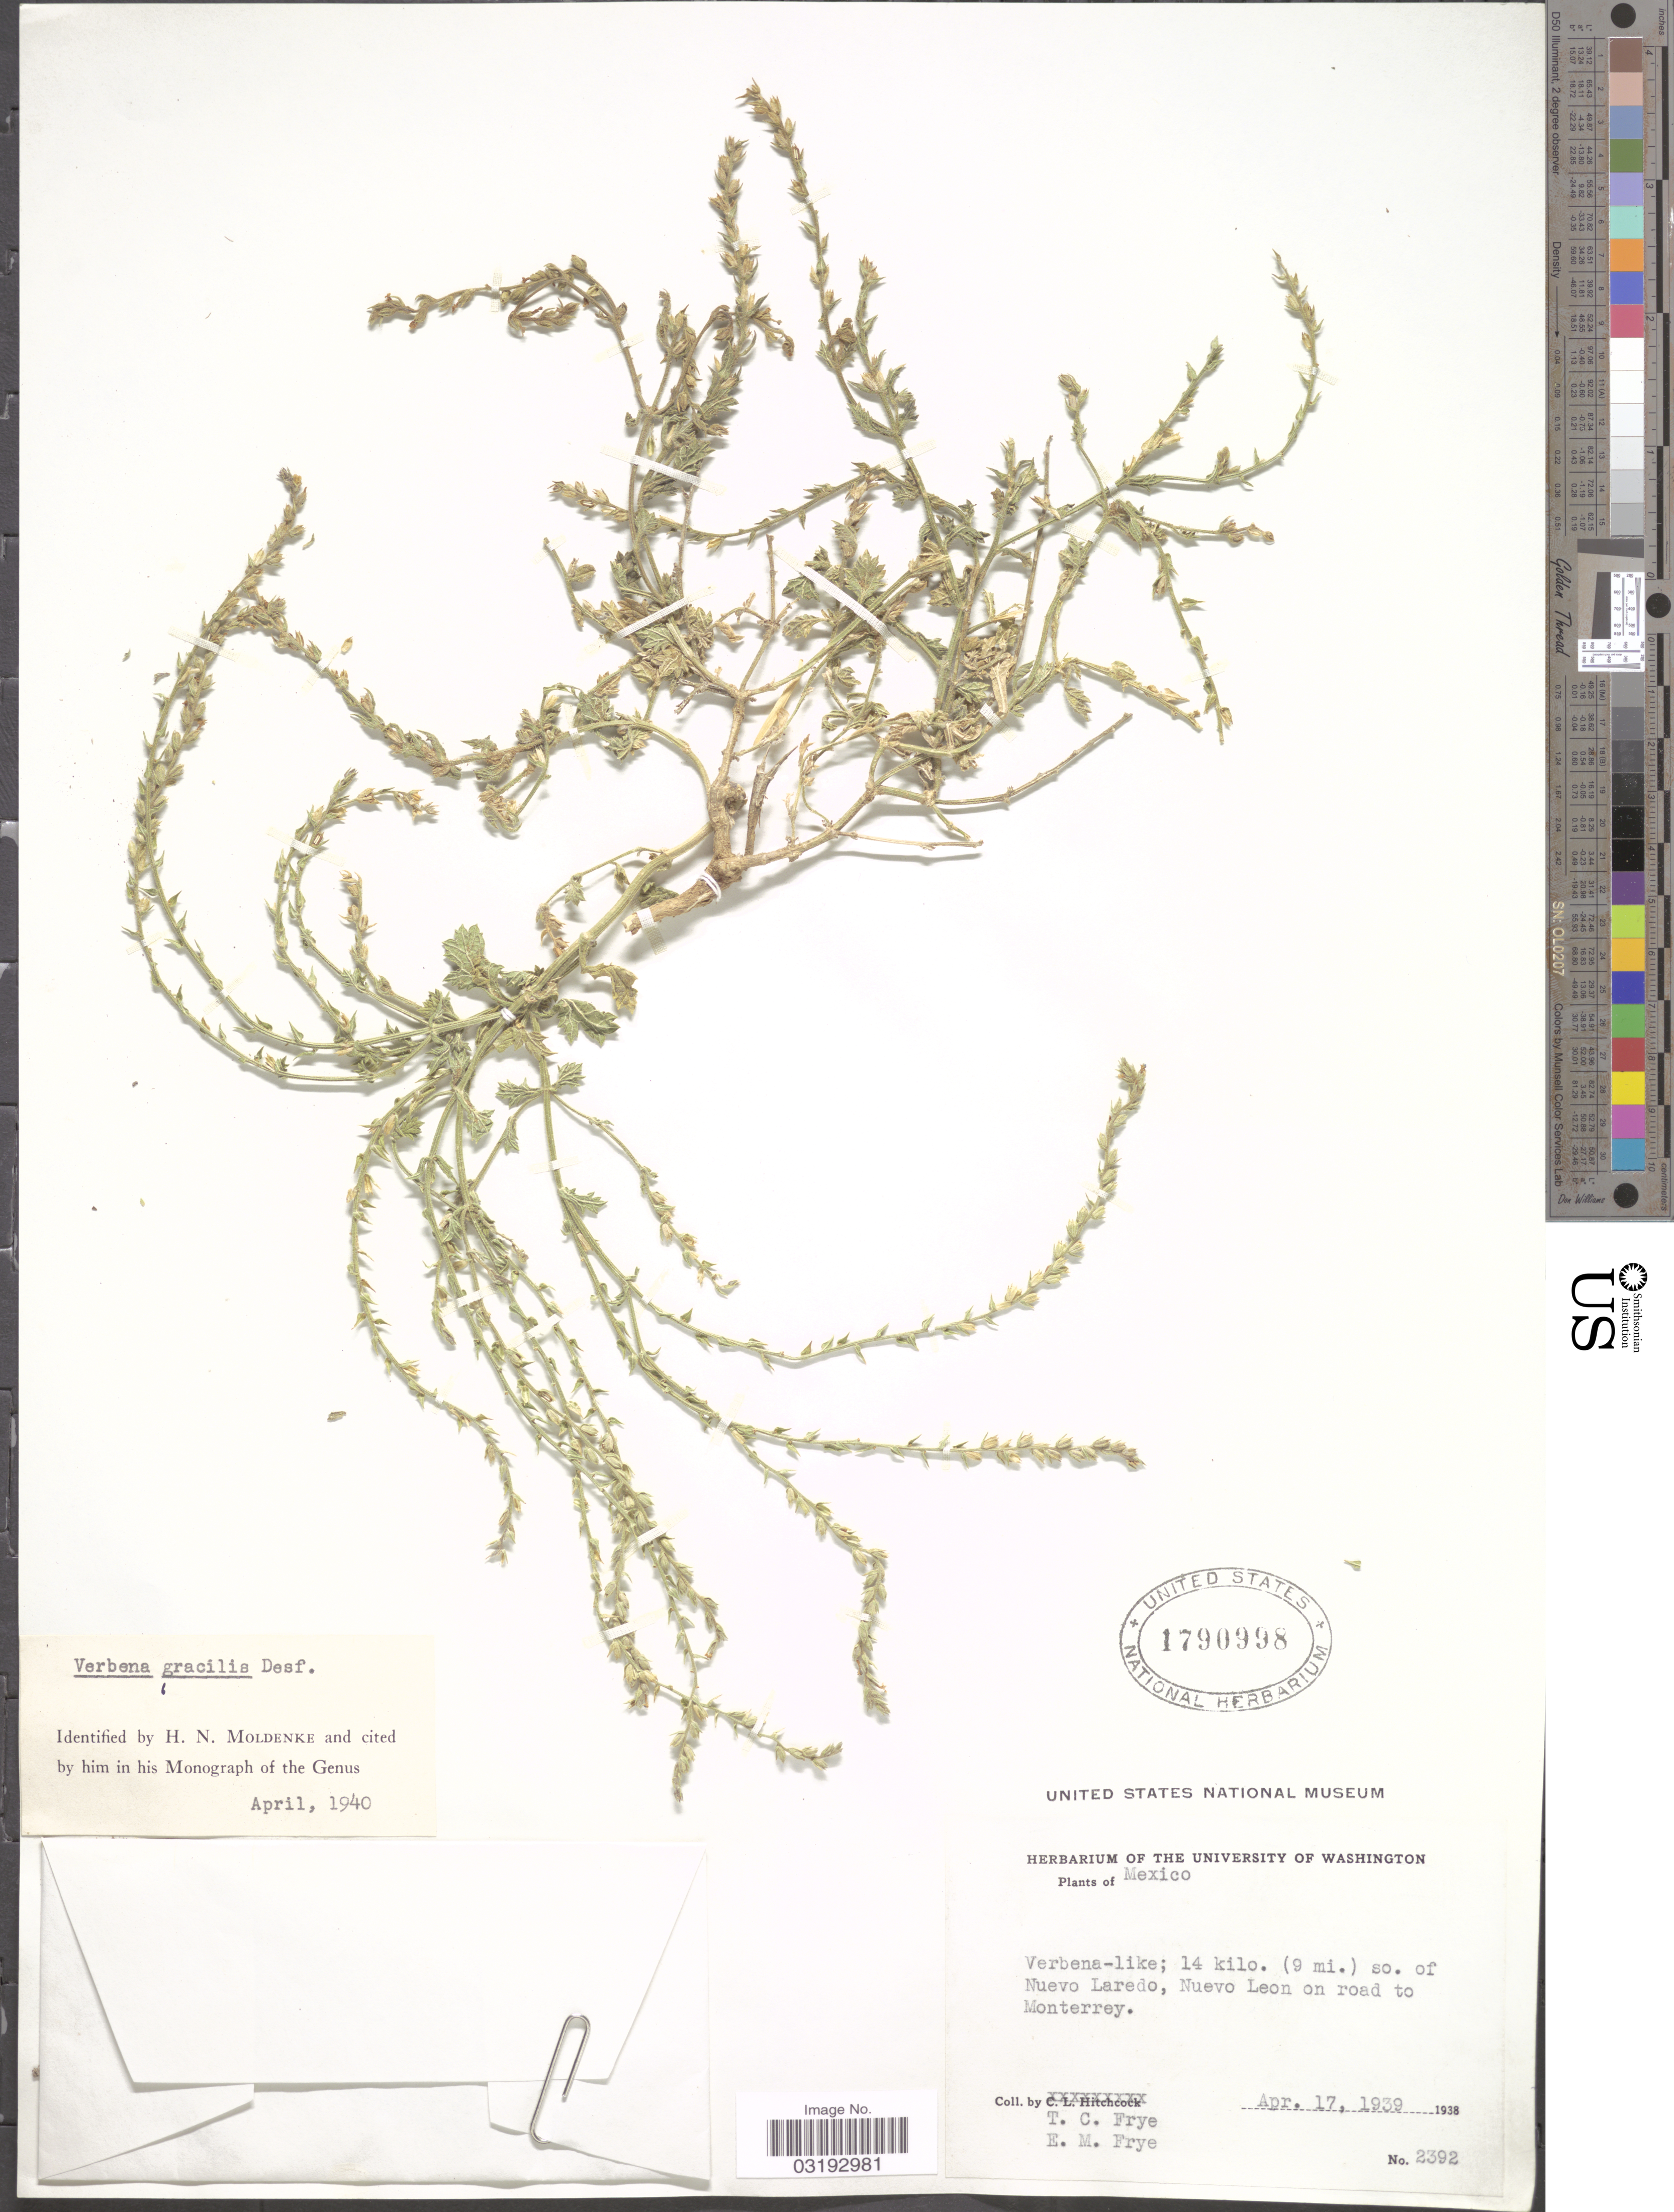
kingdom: Plantae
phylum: Tracheophyta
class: Magnoliopsida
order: Lamiales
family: Verbenaceae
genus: Verbena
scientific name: Verbena gracilis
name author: Desf.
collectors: T. C. Frye & E. Frye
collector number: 2392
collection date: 1939-04-17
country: Mexico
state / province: Nuevo León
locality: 14 kilo. (9 mi.) so. of Nuevo Laredo, Nuevo Leon on road to Monterrey.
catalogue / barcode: US 1790998